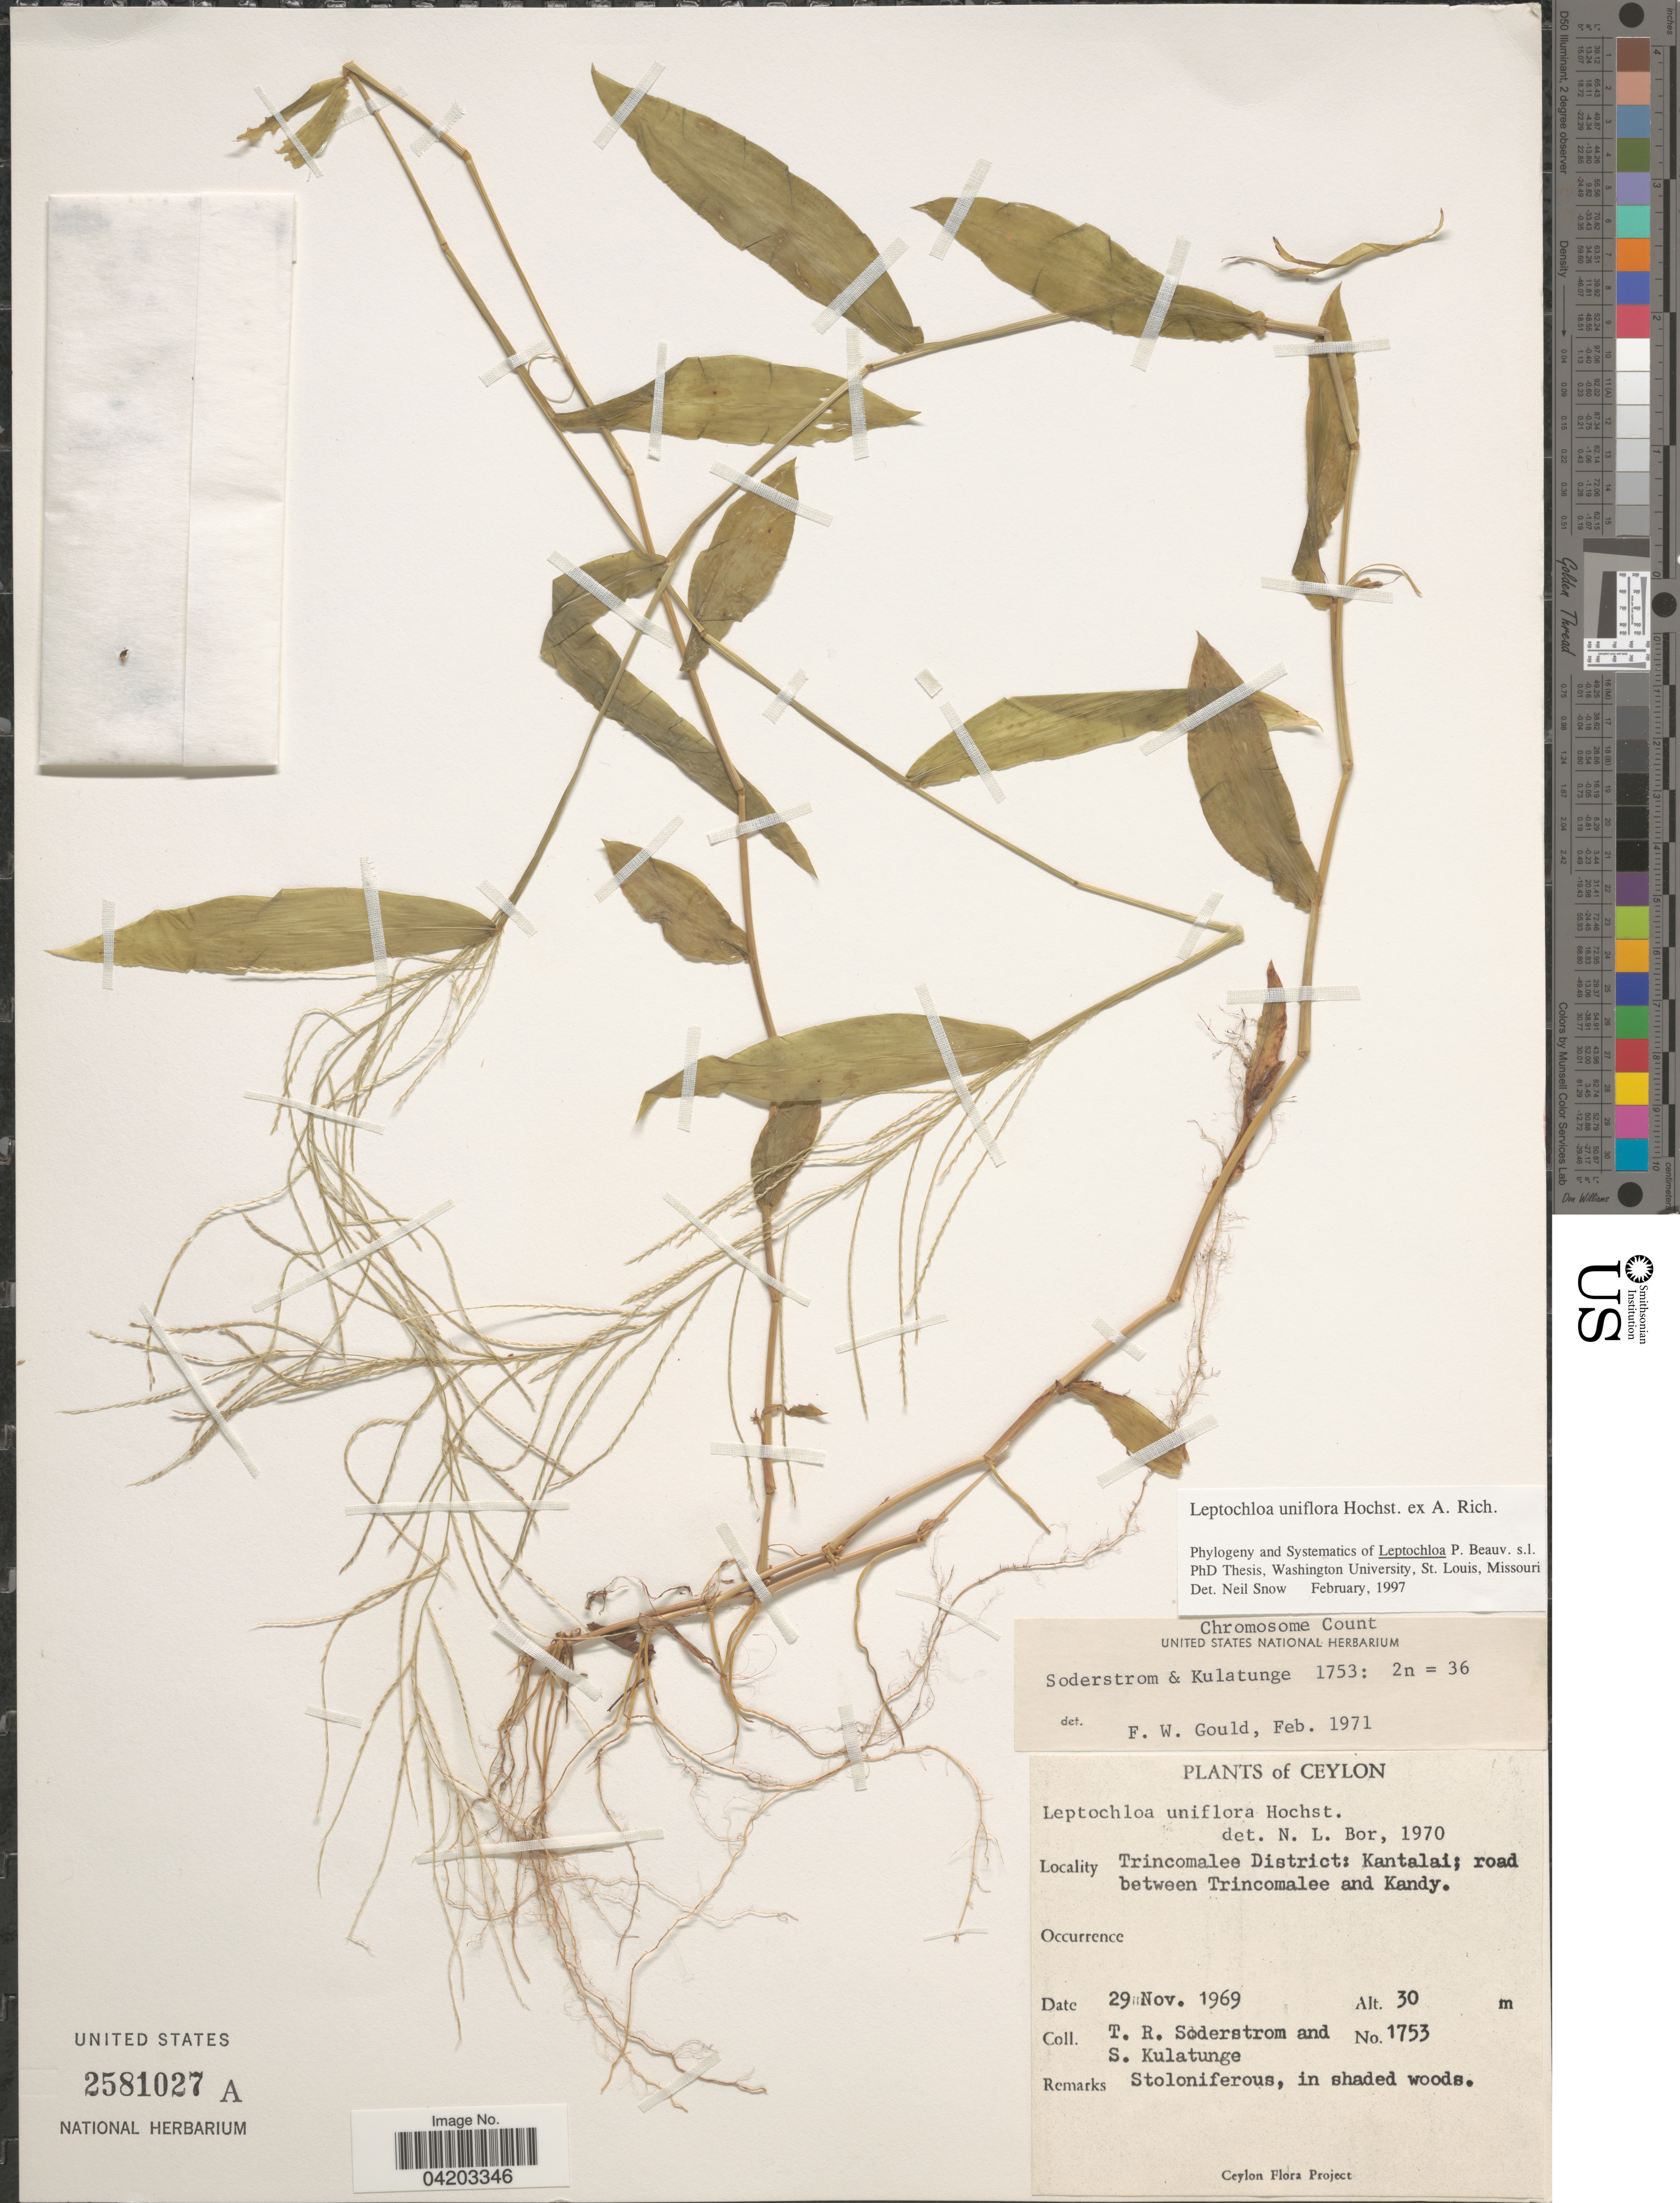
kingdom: Plantae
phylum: Tracheophyta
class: Liliopsida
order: Poales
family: Poaceae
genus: Trigonochloa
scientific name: Trigonochloa uniflora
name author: (Hochst. ex A. Rich.) P.M. Peterson & N. Snow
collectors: T. R. Soderstrom & S. Kulatunge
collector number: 1753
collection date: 1969-11-29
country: Sri Lanka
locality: Ceylon. Trincomalee District: Kantalai; road between Trincomalee and Kandy.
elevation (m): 30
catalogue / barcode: US 2581027A